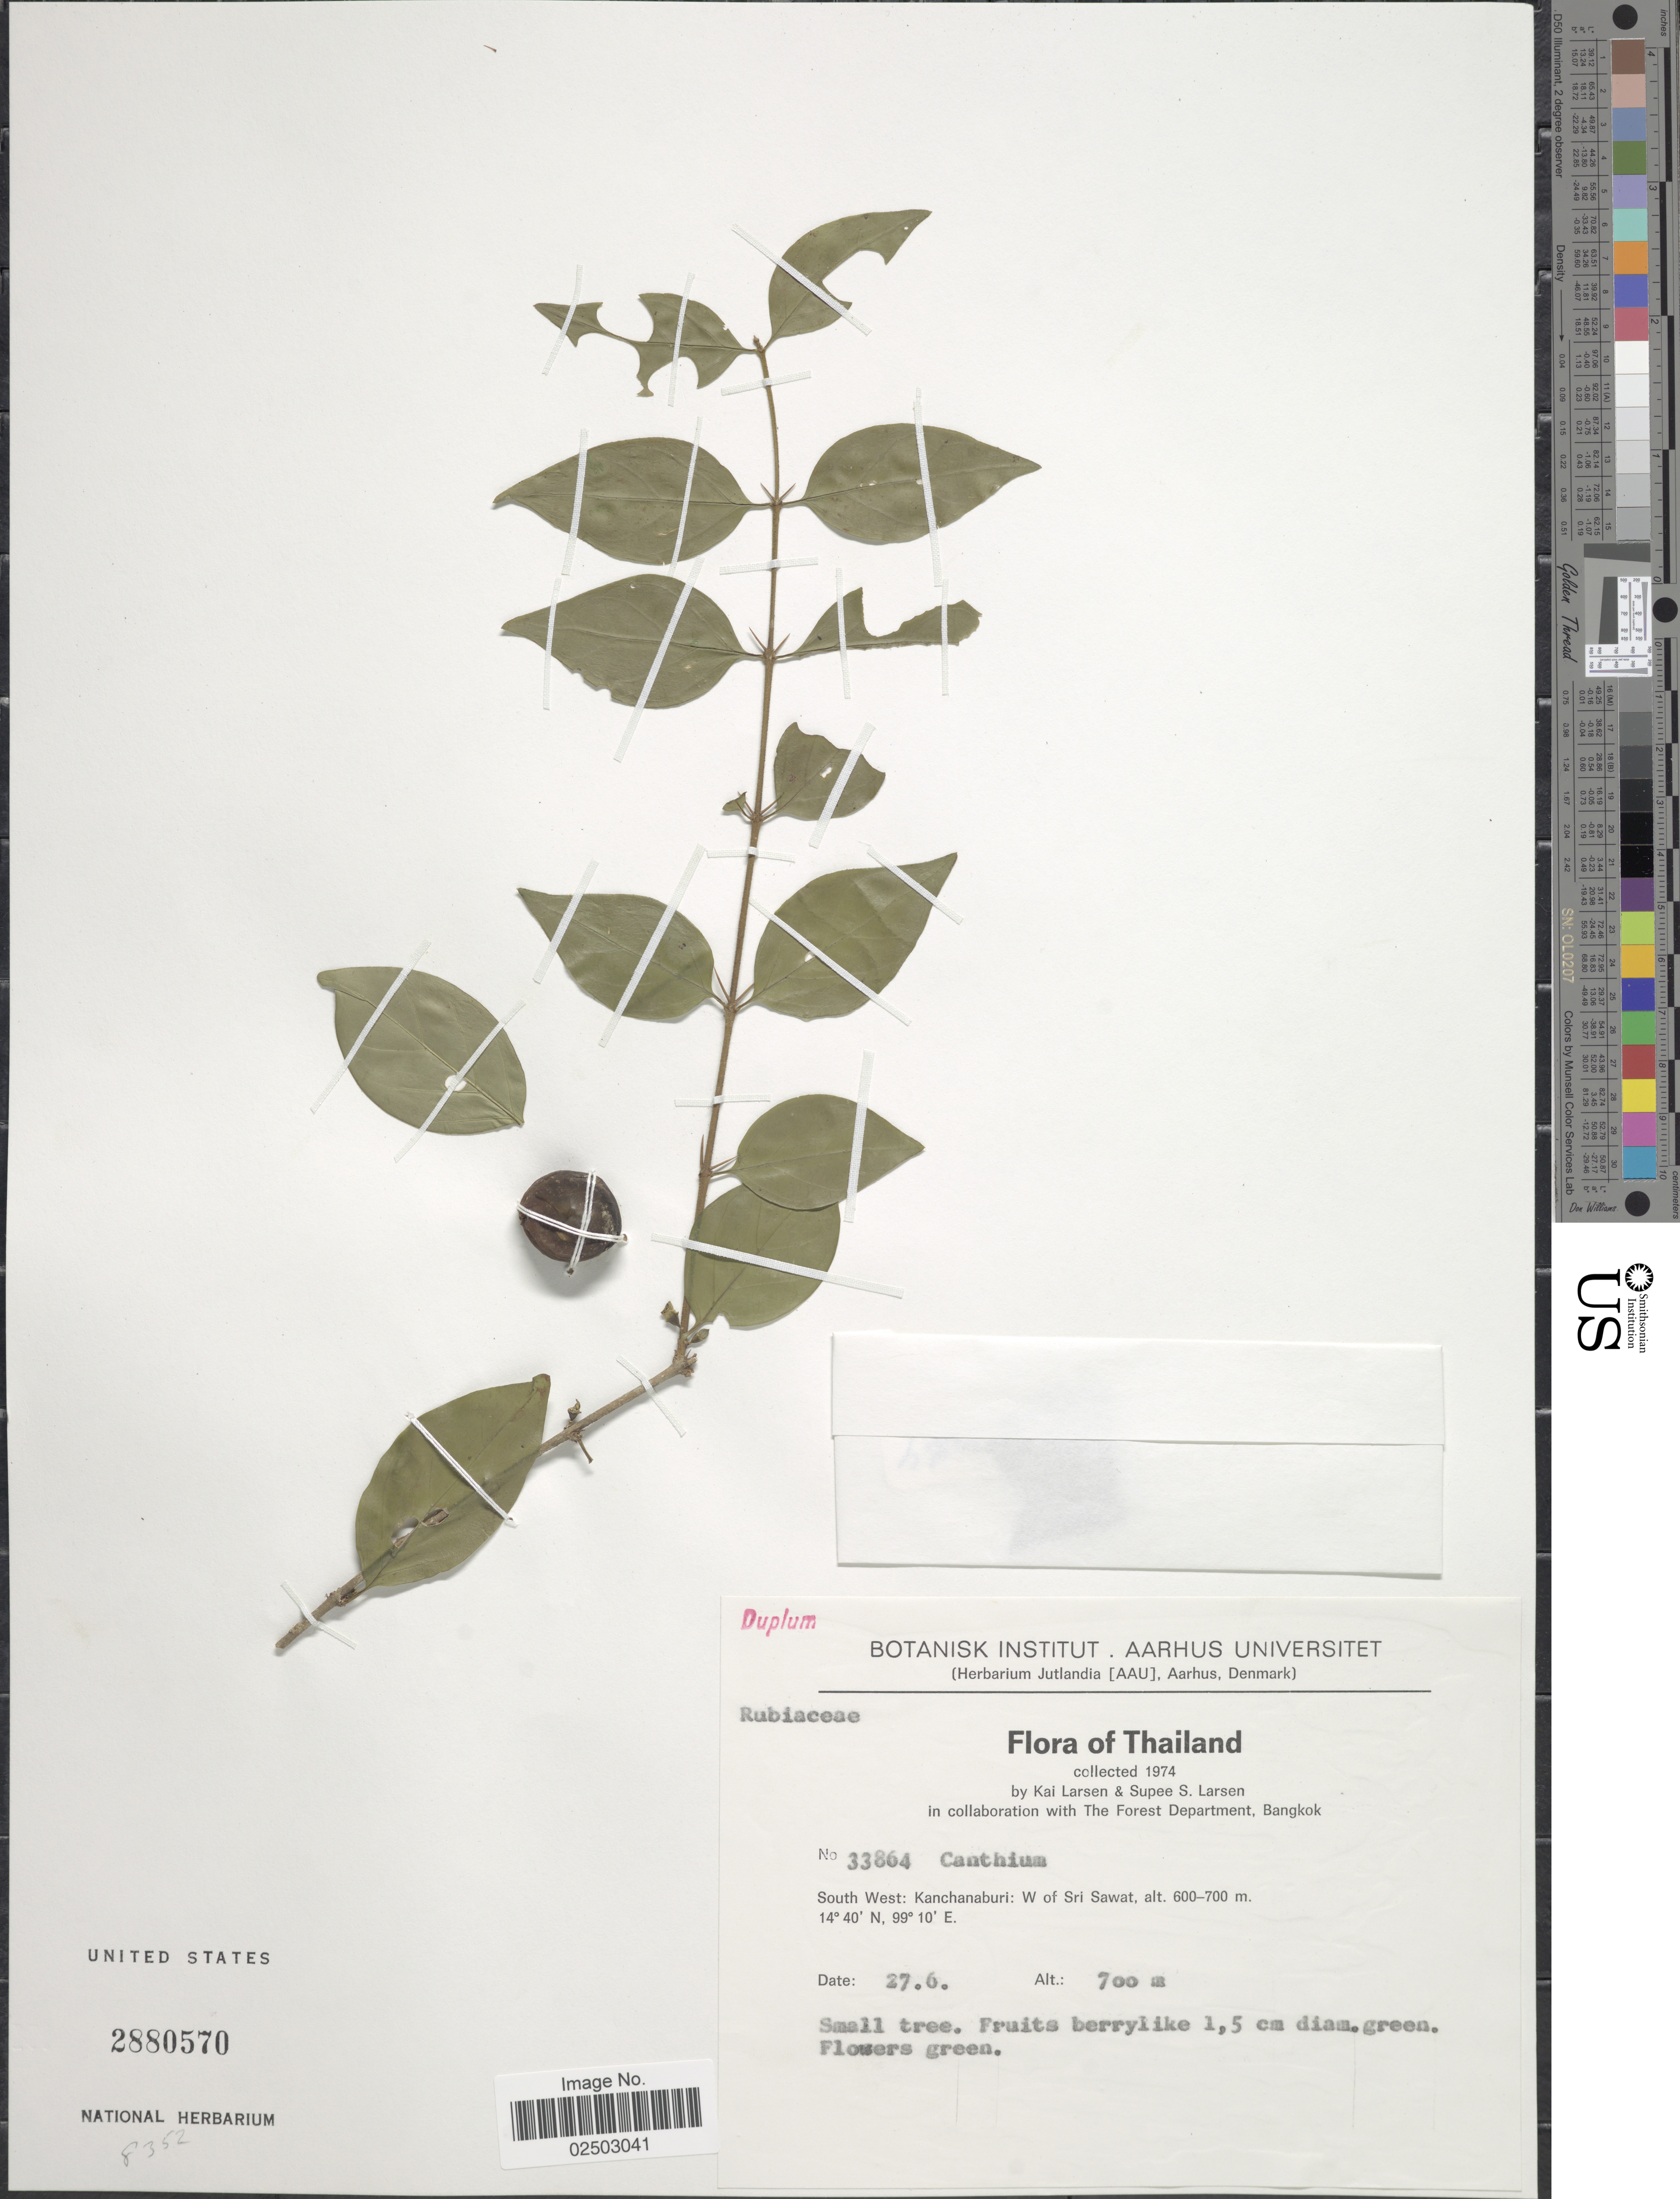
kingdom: Plantae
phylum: Tracheophyta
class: Magnoliopsida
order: Gentianales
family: Rubiaceae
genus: Bridsonia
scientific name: Bridsonia chamaedendrum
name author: (Kuntze) Verstraete & A.E. van Wyk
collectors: K. Larsen & S. Larsen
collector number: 33864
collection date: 1974-06-27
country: Thailand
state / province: Kanchanaburi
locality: South West: W of Sri Sawat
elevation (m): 600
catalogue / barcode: US 2880570